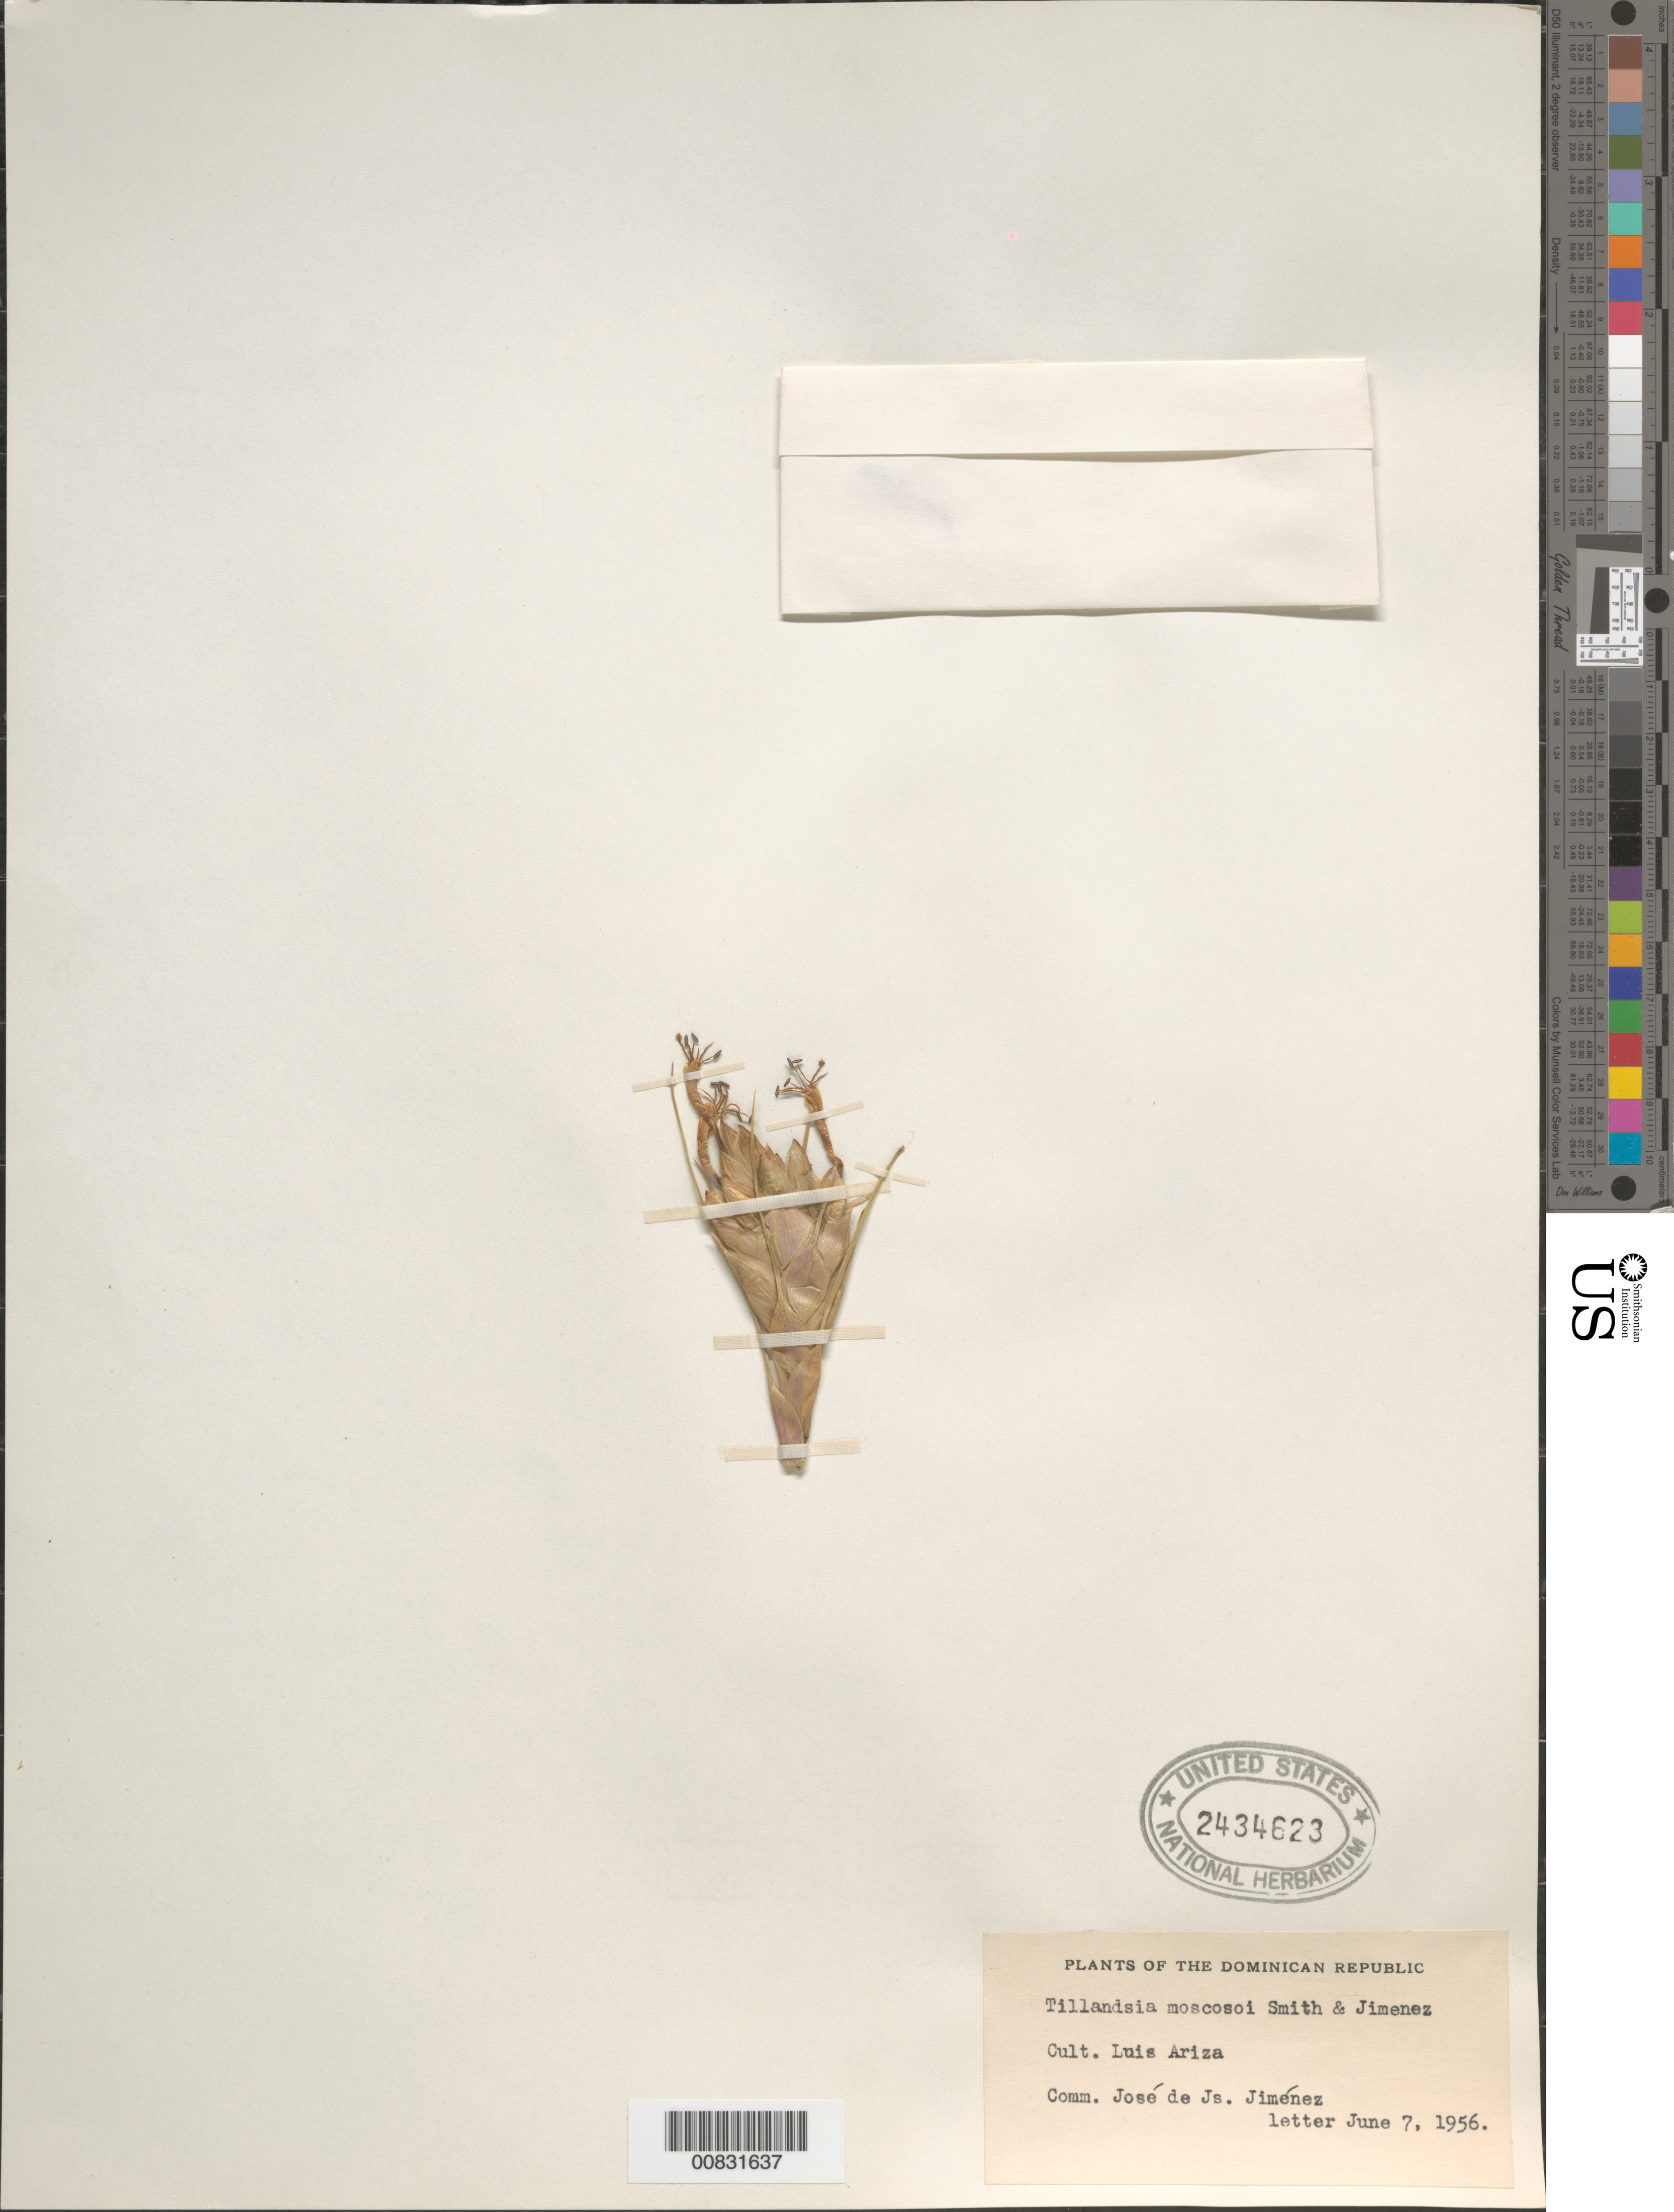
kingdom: Plantae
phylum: Tracheophyta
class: Liliopsida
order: Poales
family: Bromeliaceae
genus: Tillandsia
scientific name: Tillandsia moscosoi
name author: L.B. Sm. & J. Jiménez Alm. in L.B. Sm.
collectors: J. J. Jiménez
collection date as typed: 07 Jun 1956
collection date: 1956-06-07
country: Dominican Republic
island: Hispaniola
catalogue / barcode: US 2434623